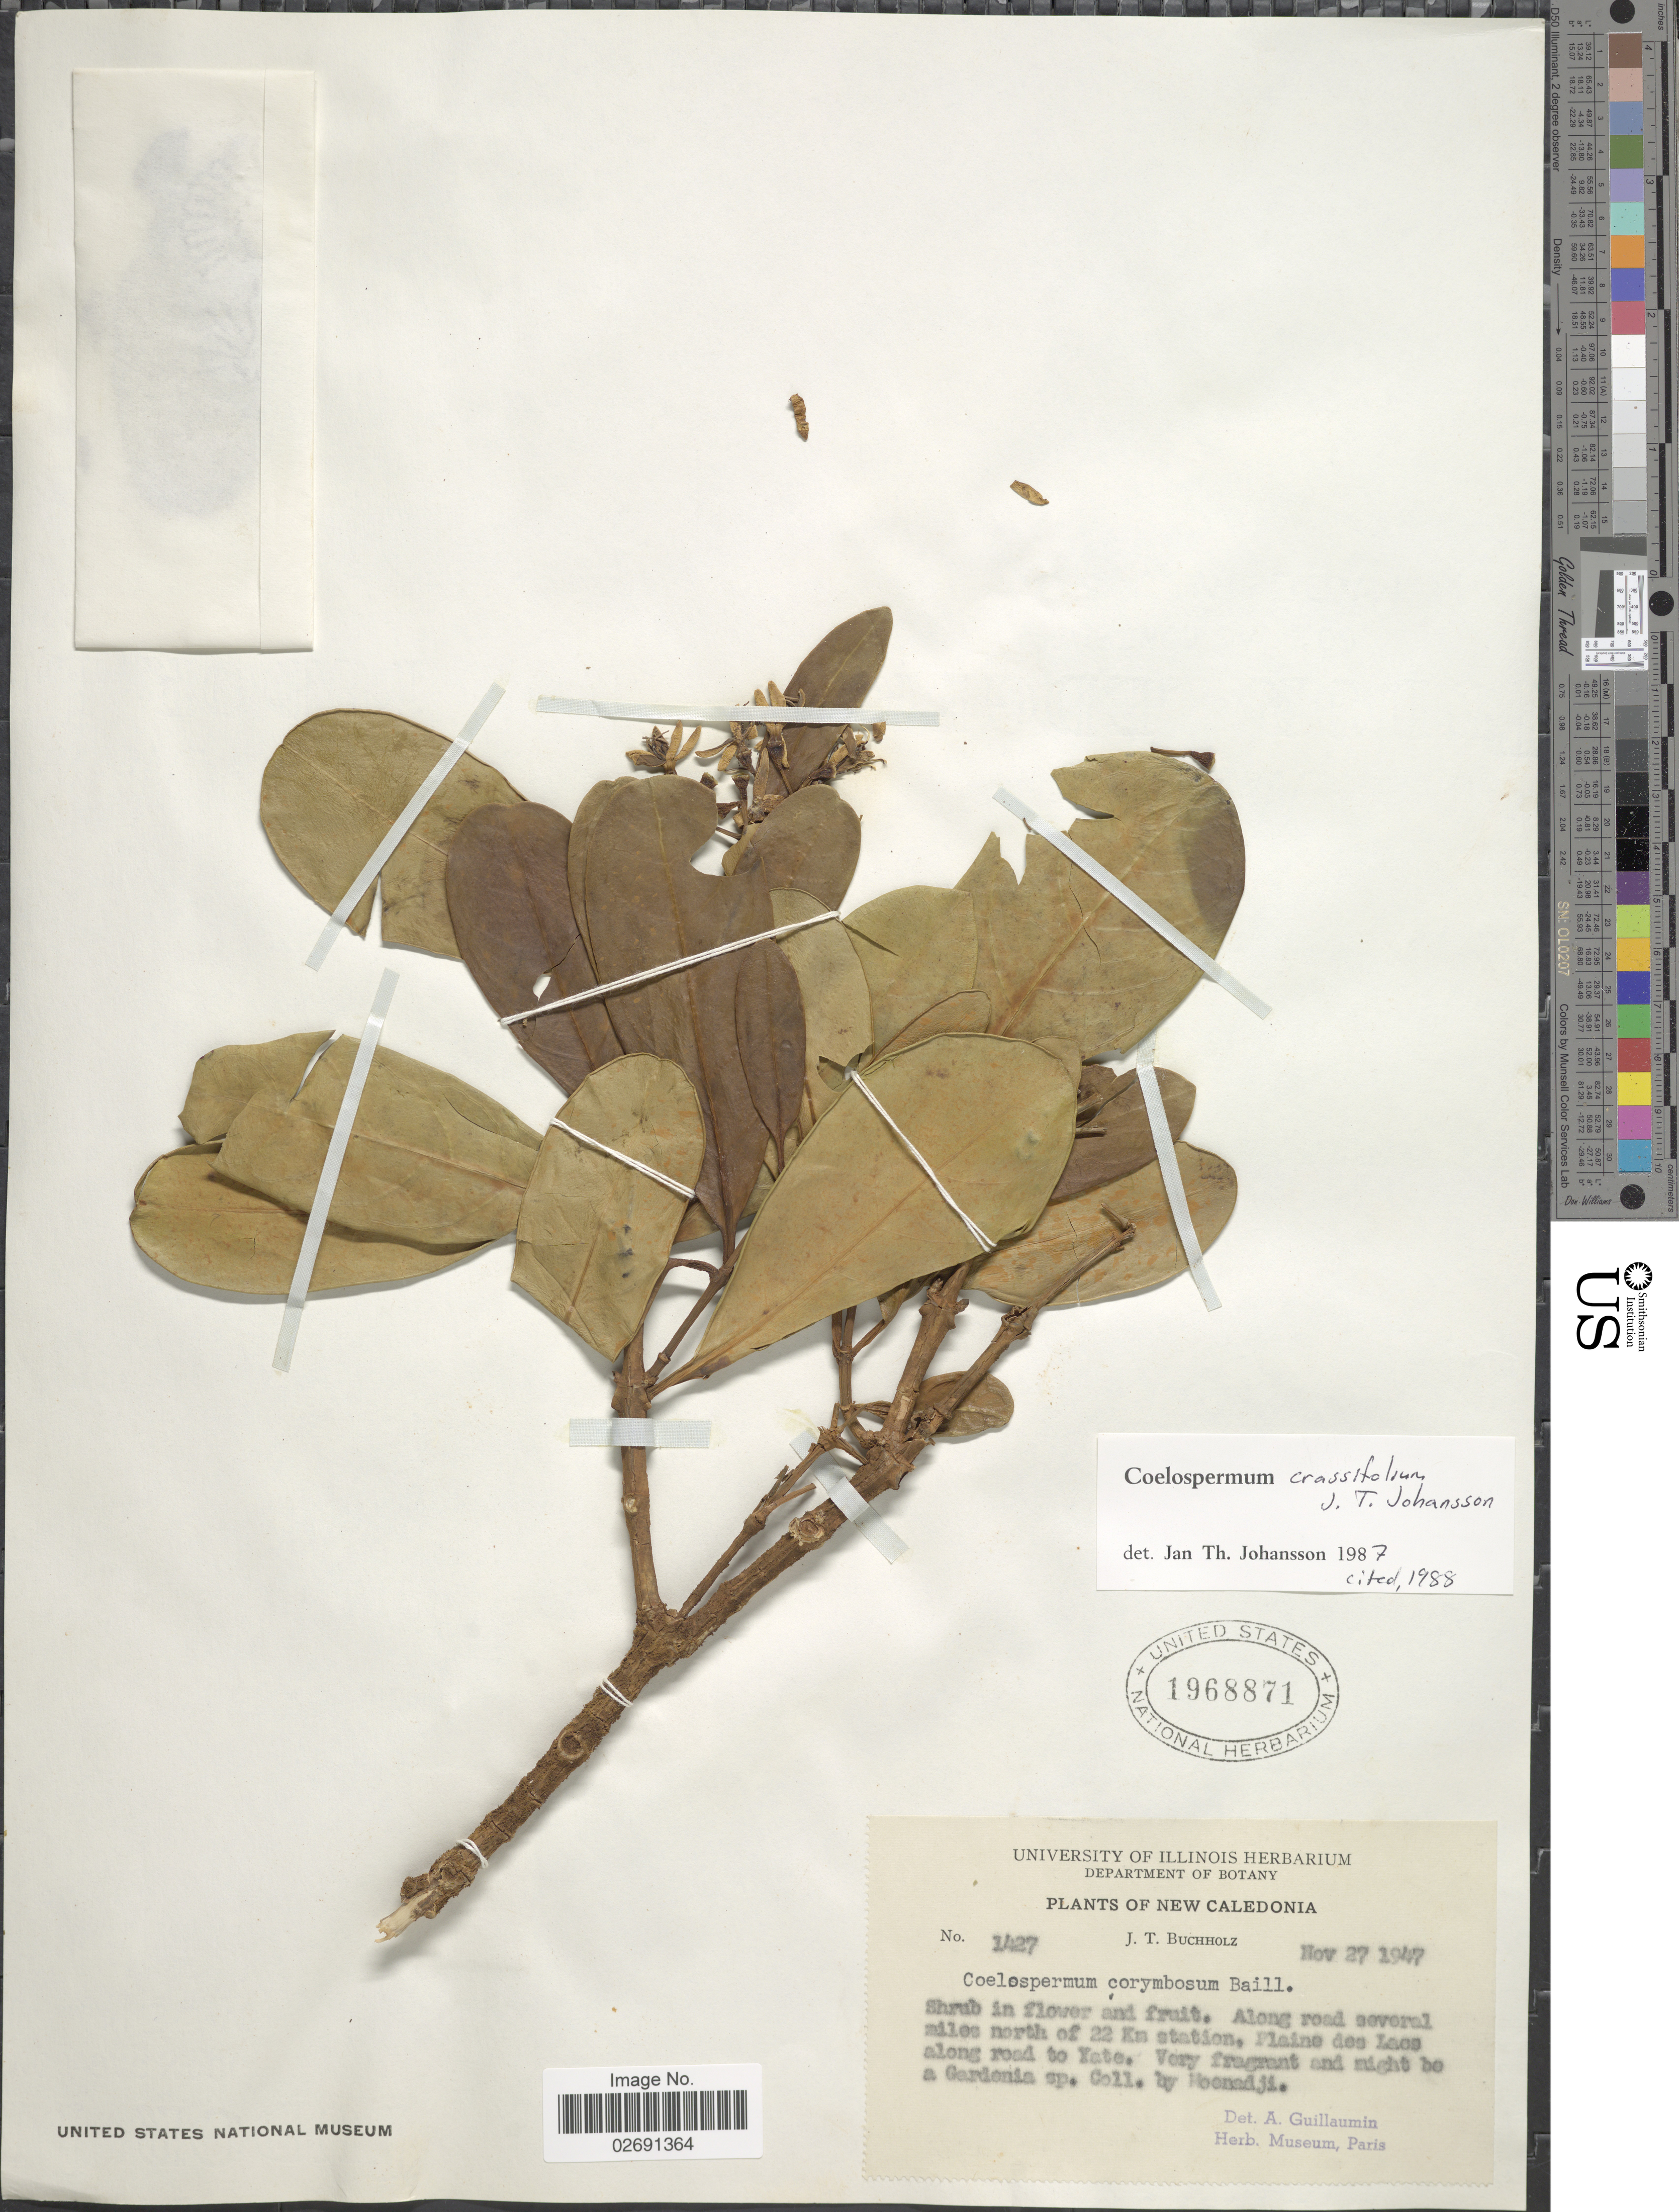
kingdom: Plantae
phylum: Tracheophyta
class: Magnoliopsida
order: Gentianales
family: Rubiaceae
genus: Coelospermum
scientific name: Coelospermum crassifolium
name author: J.T. Johanss.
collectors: Hoenedji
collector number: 1427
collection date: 1947-11-27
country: New Caledonia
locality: Plaine des Laes along raoad to Yate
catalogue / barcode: US 1968871